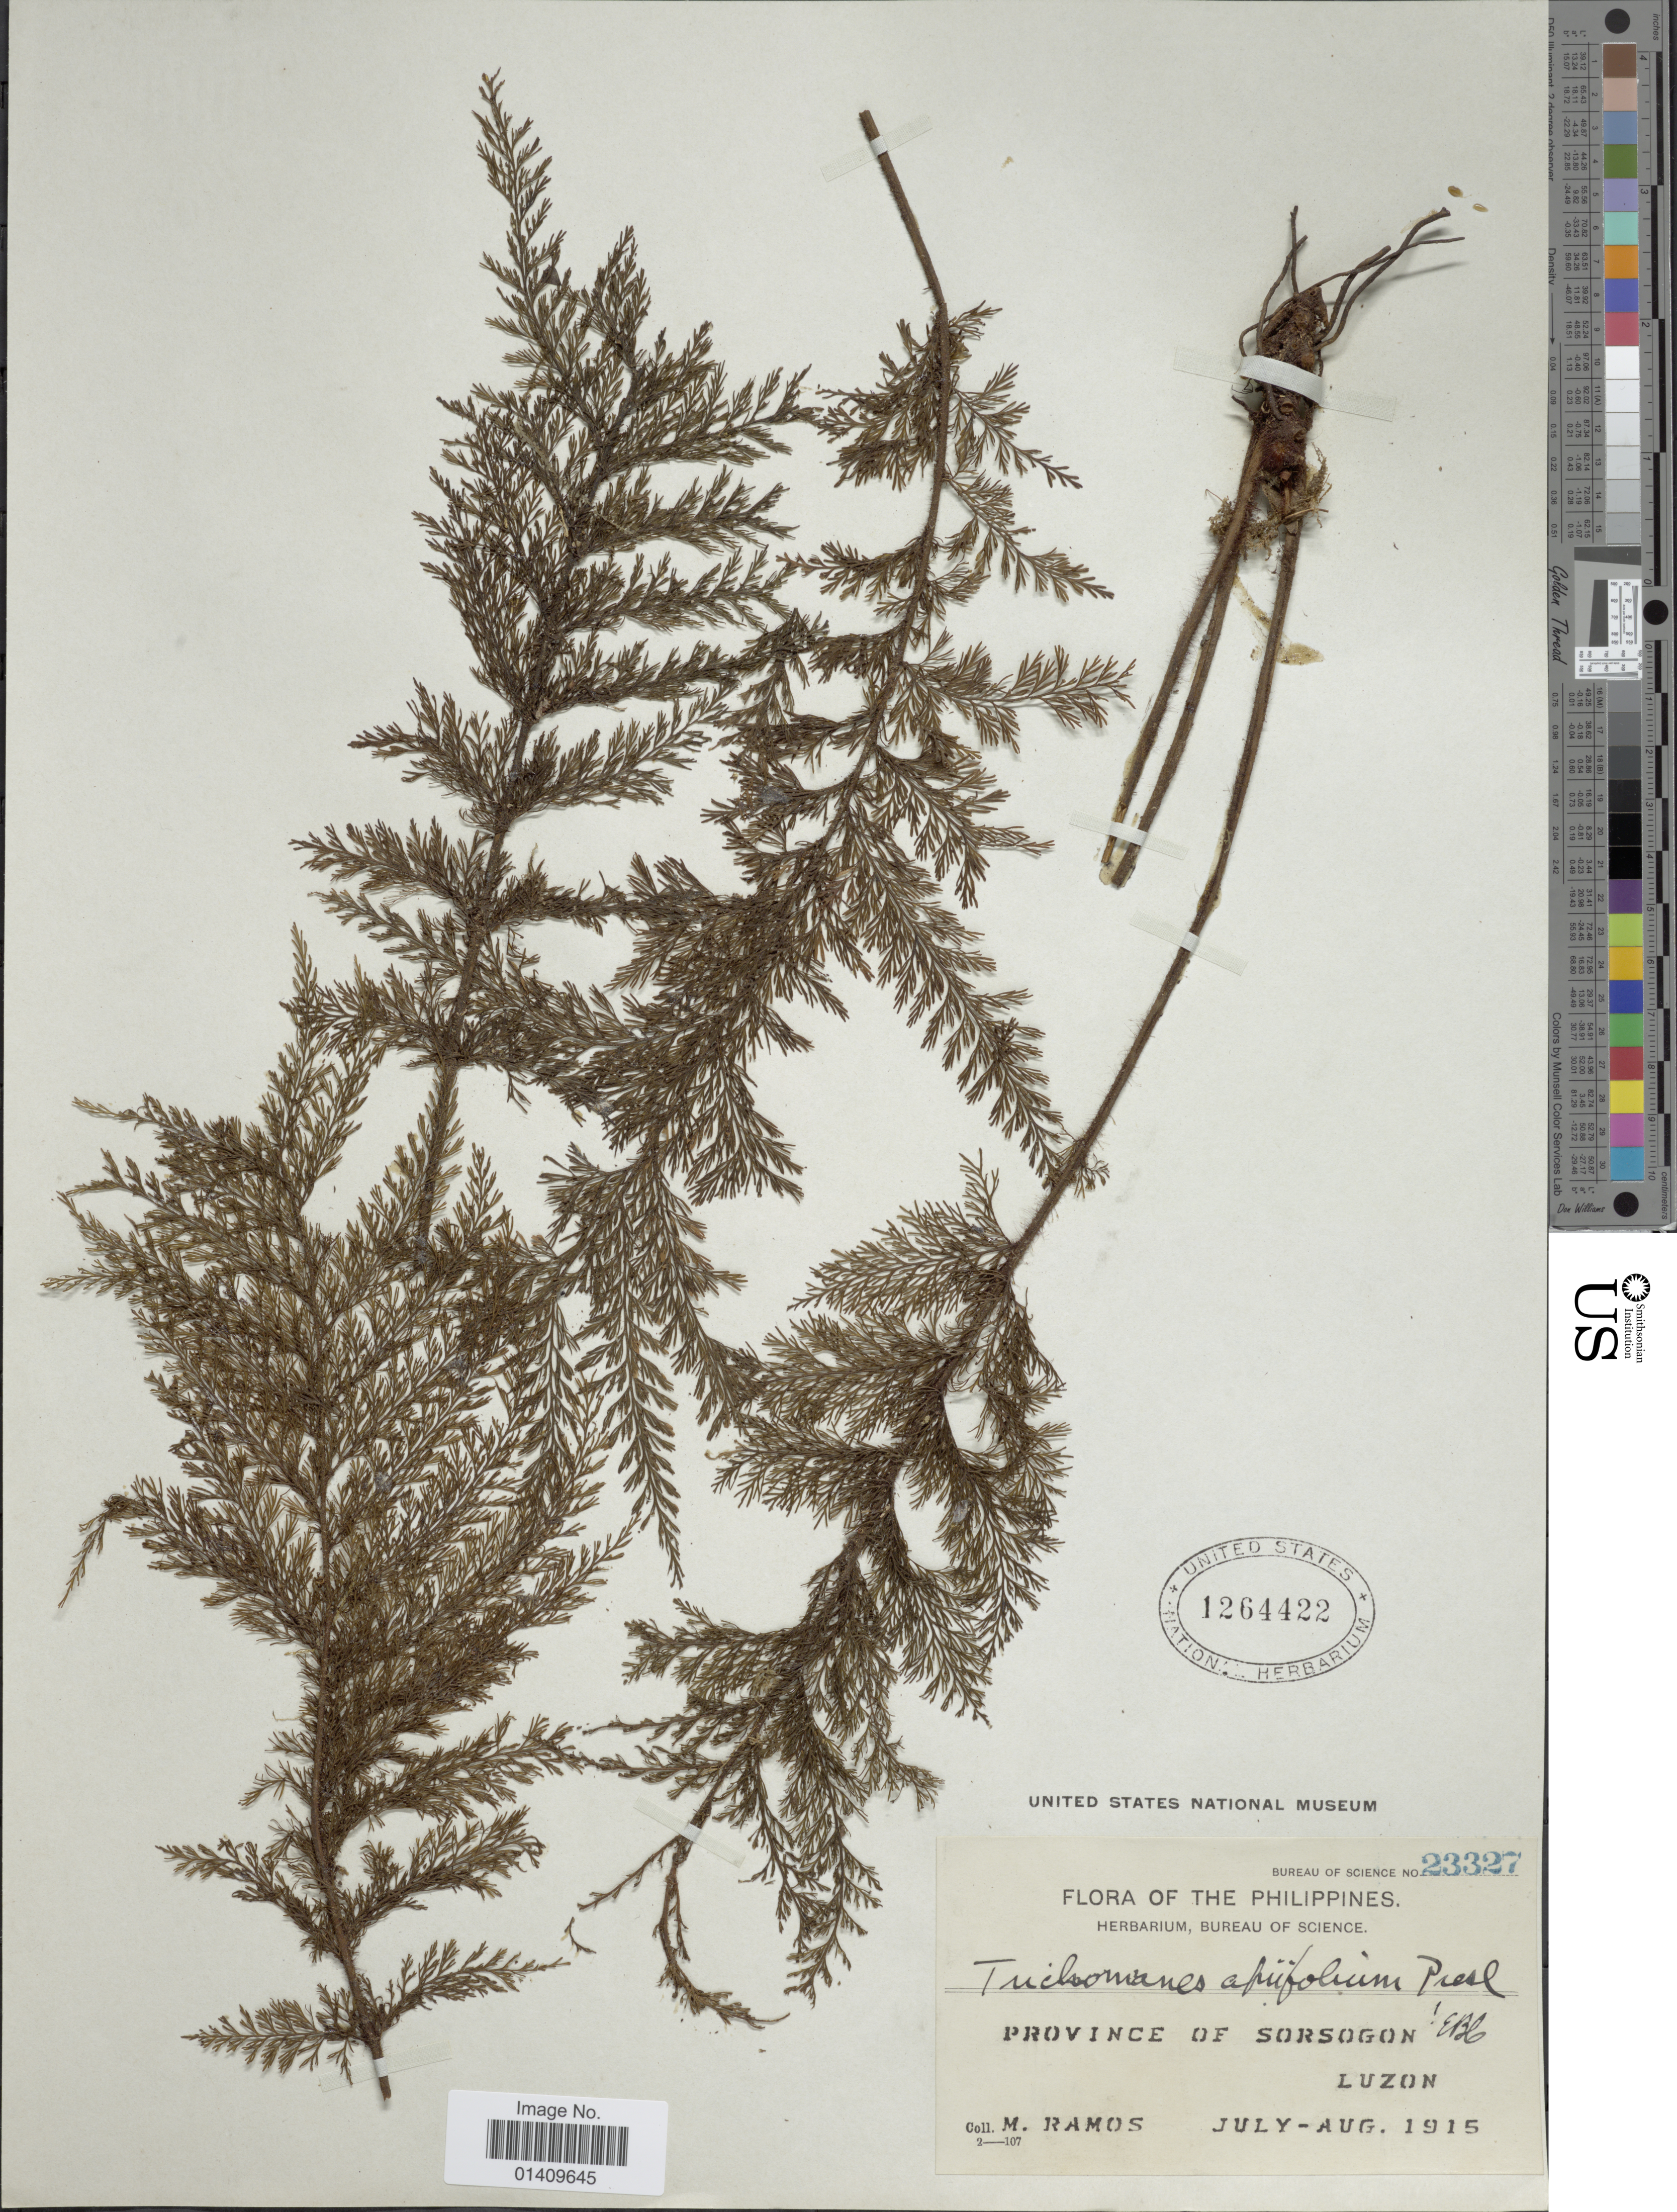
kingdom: Plantae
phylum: Tracheophyta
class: Polypodiopsida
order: Hymenophyllales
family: Hymenophyllaceae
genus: Callistopteris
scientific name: Callistopteris apiifolia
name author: (C. Presl) Copel.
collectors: M. Ramos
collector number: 23327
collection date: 1915-07/1915-08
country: Philippines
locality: Province of Sorsogon Luzon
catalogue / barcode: US 1264422